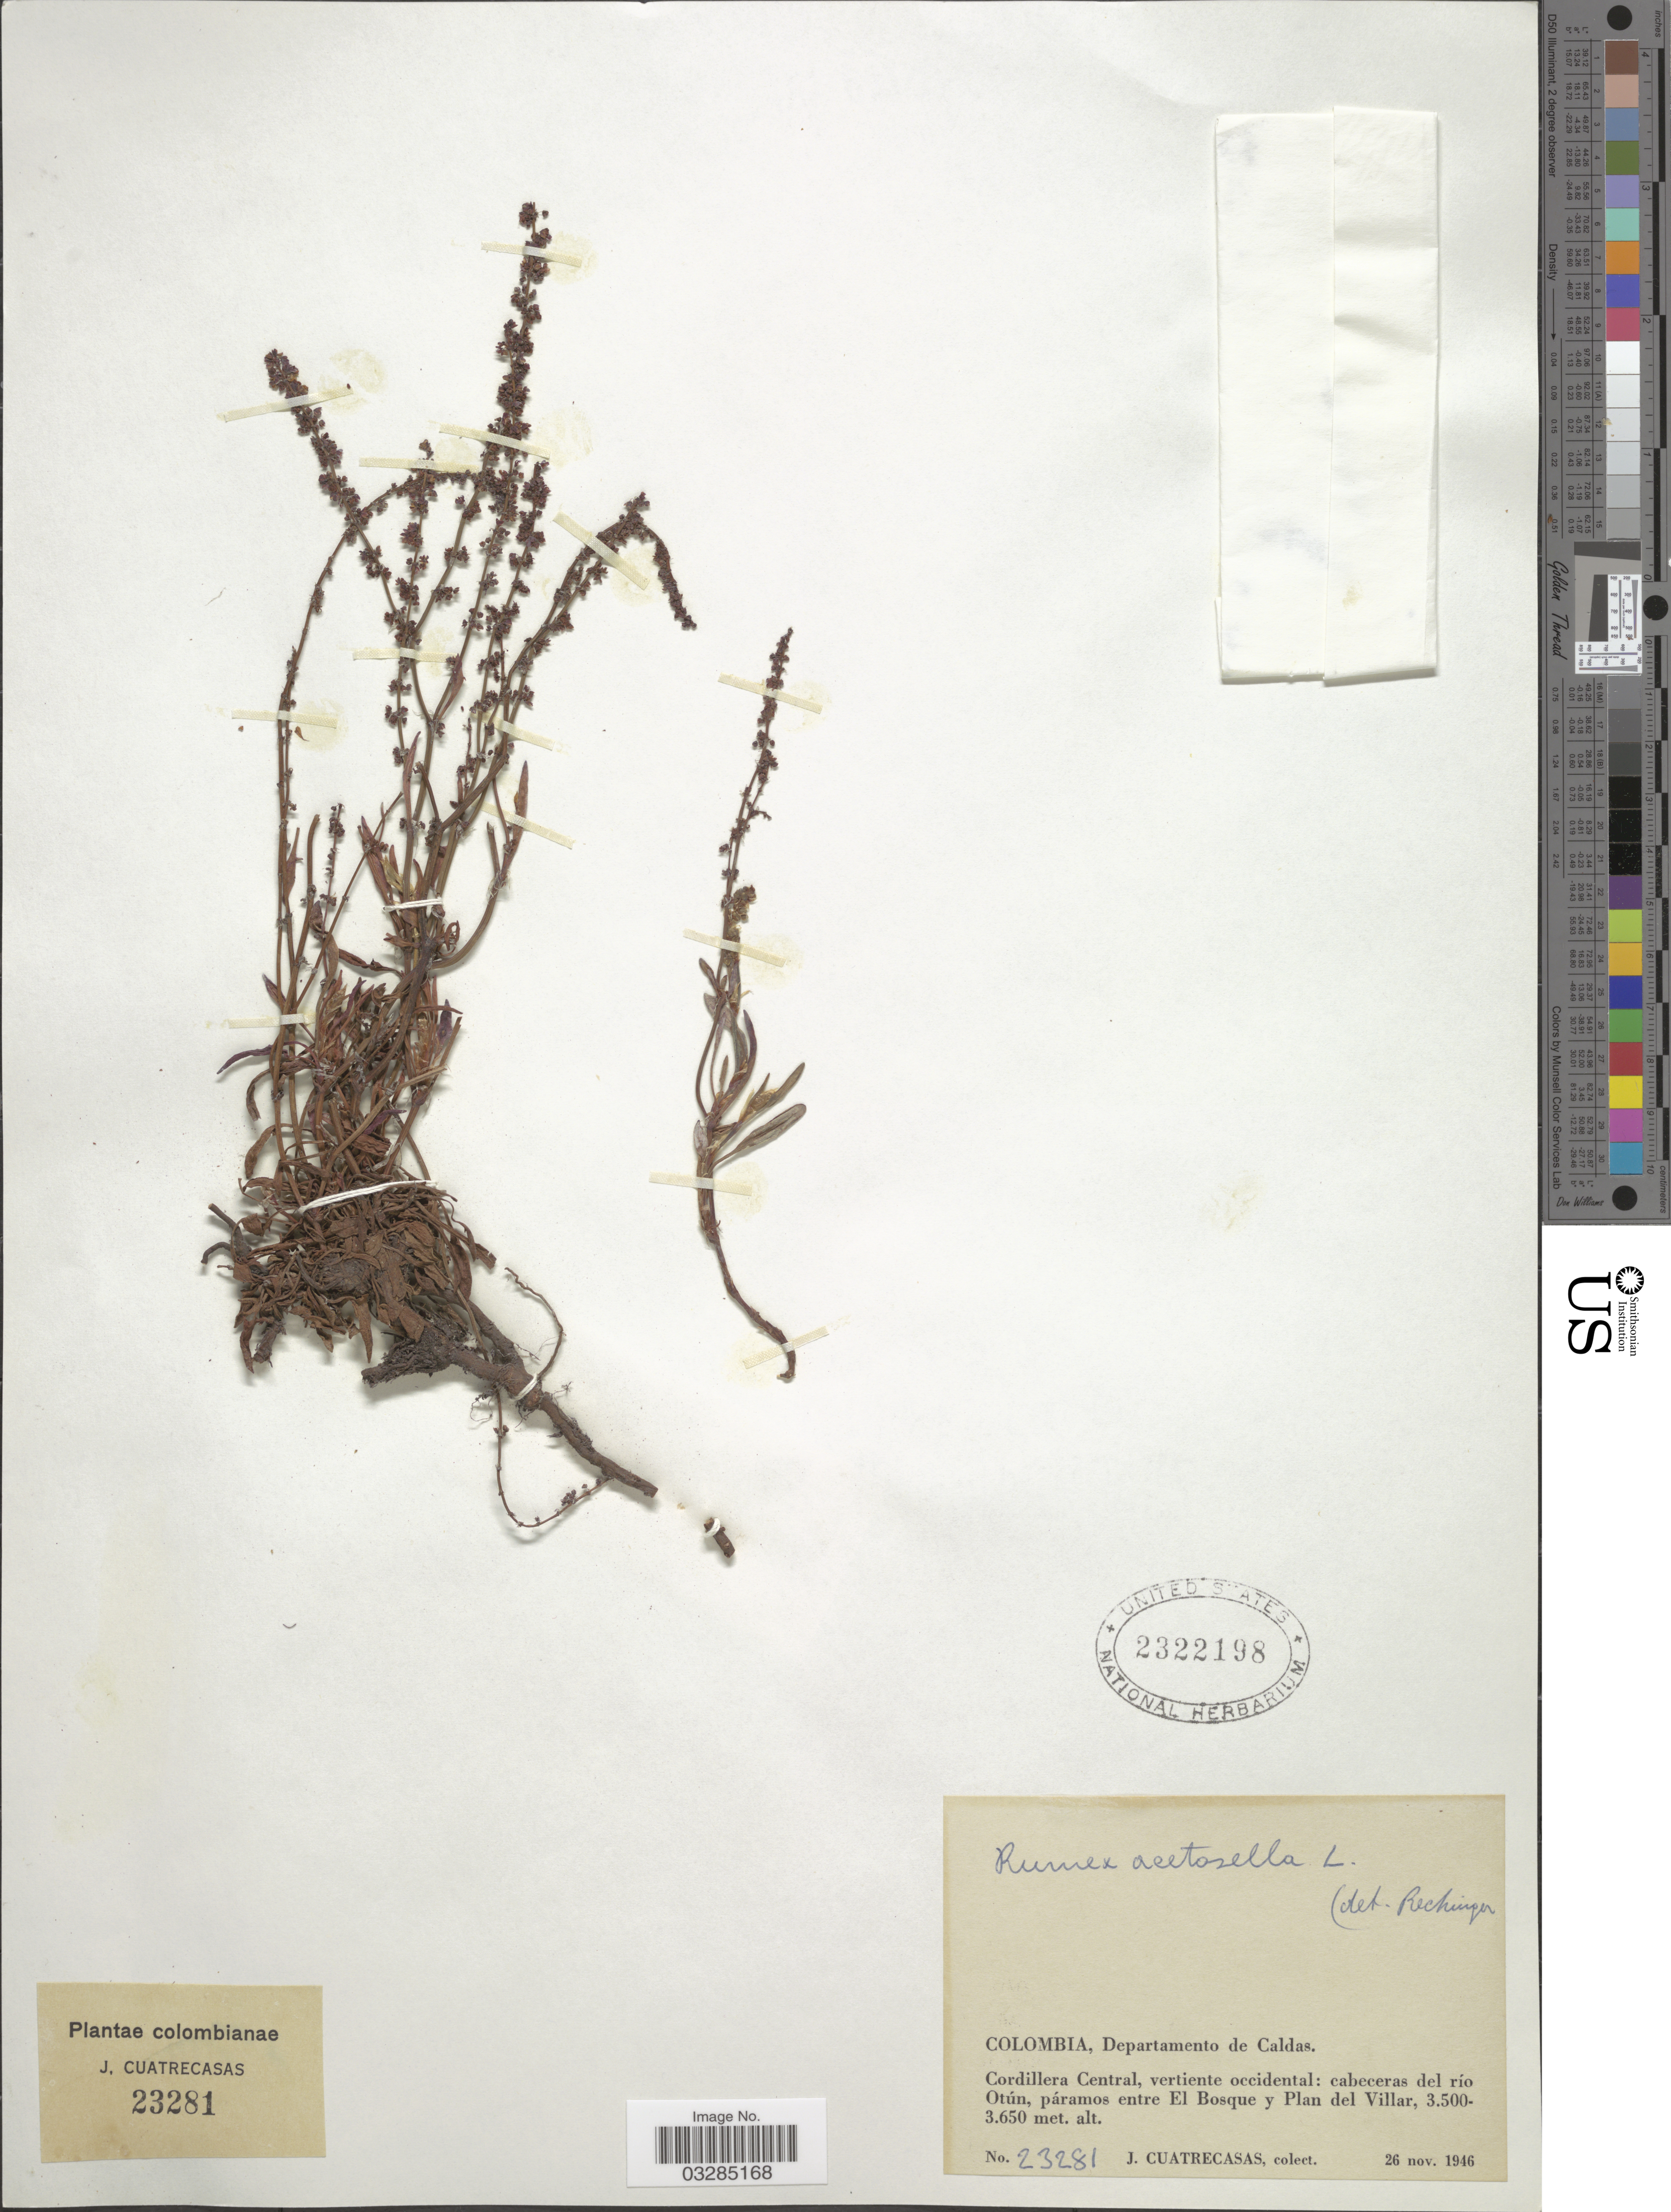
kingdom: Plantae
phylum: Tracheophyta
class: Magnoliopsida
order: Caryophyllales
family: Polygonaceae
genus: Rumex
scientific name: Rumex acetosella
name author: L.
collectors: J. Cuatrecasas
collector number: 23281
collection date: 1946-11-26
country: Colombia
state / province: Caldas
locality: Departamento de Caldas. Cordillera Central, vertiente occidental: cabeceras del río Otún, páramos entre El Bosque y Plan del Villar.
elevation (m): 3500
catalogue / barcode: US 2322198